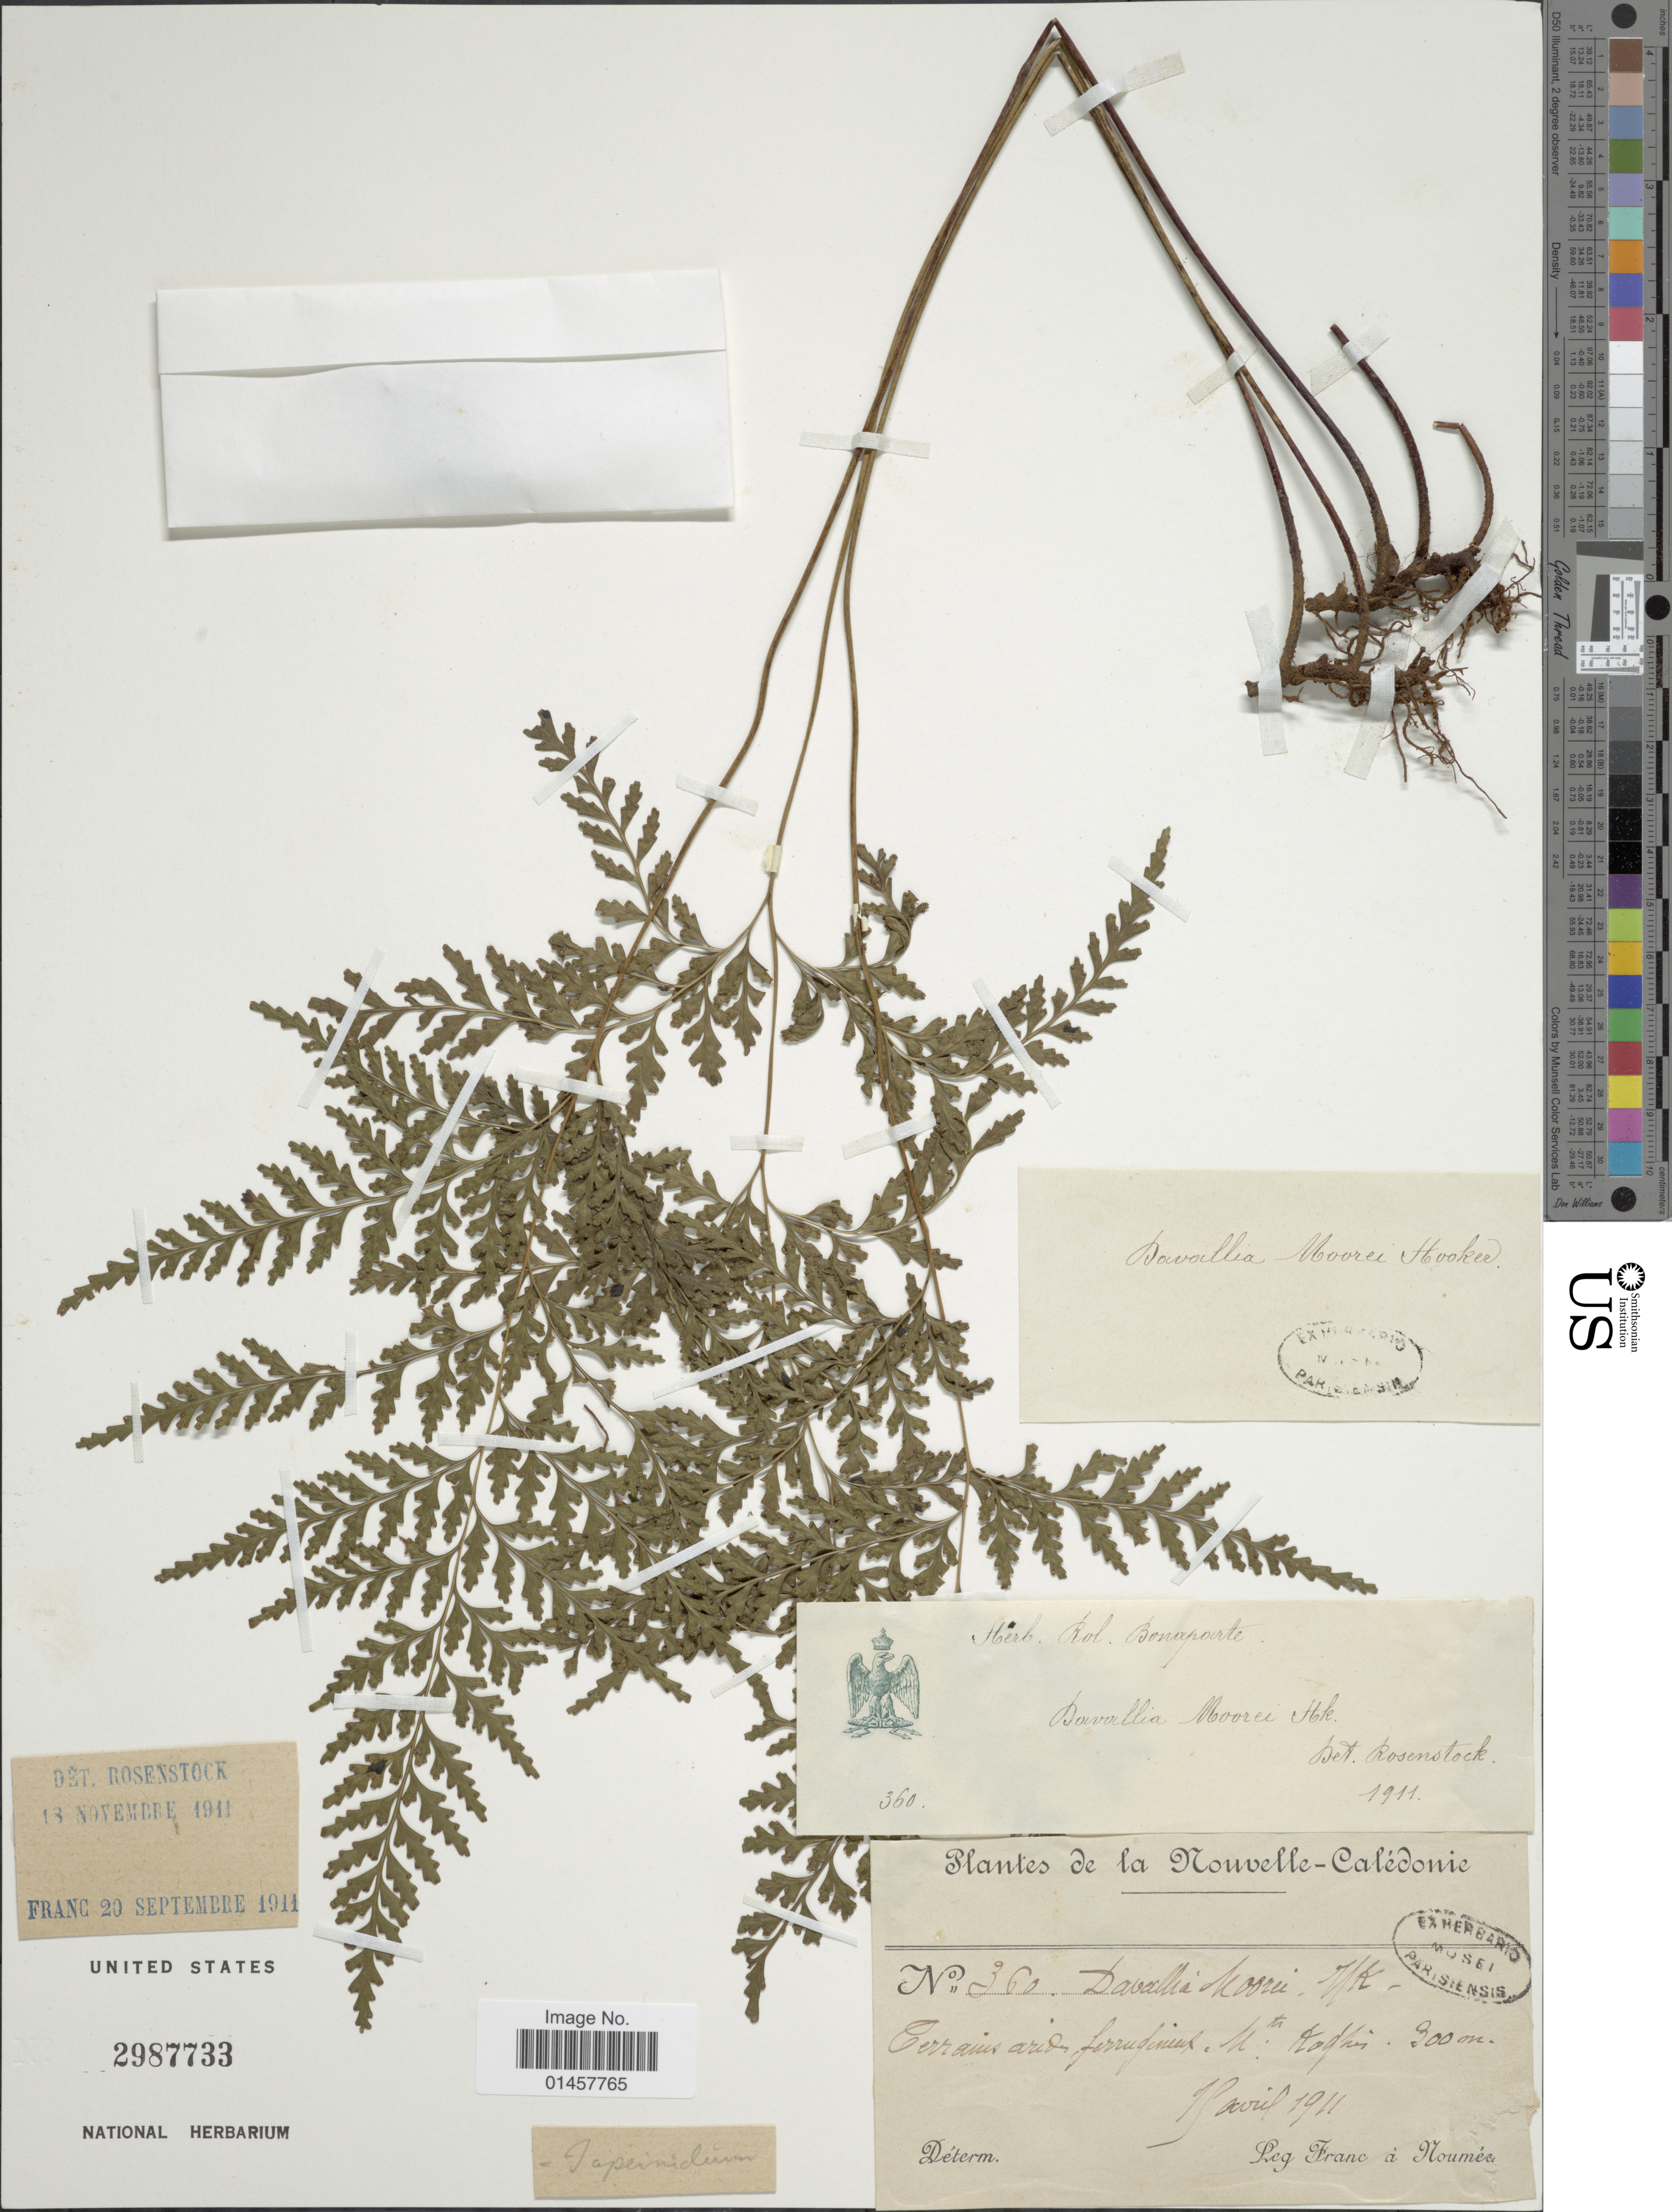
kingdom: Plantae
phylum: Tracheophyta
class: Polypodiopsida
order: Polypodiales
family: Lindsaeaceae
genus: Tapeinidium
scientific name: Tapeinidium moorei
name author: (Hook.) Hieron.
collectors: Franc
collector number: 360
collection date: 1911-04-15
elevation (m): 300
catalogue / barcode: US 2987733